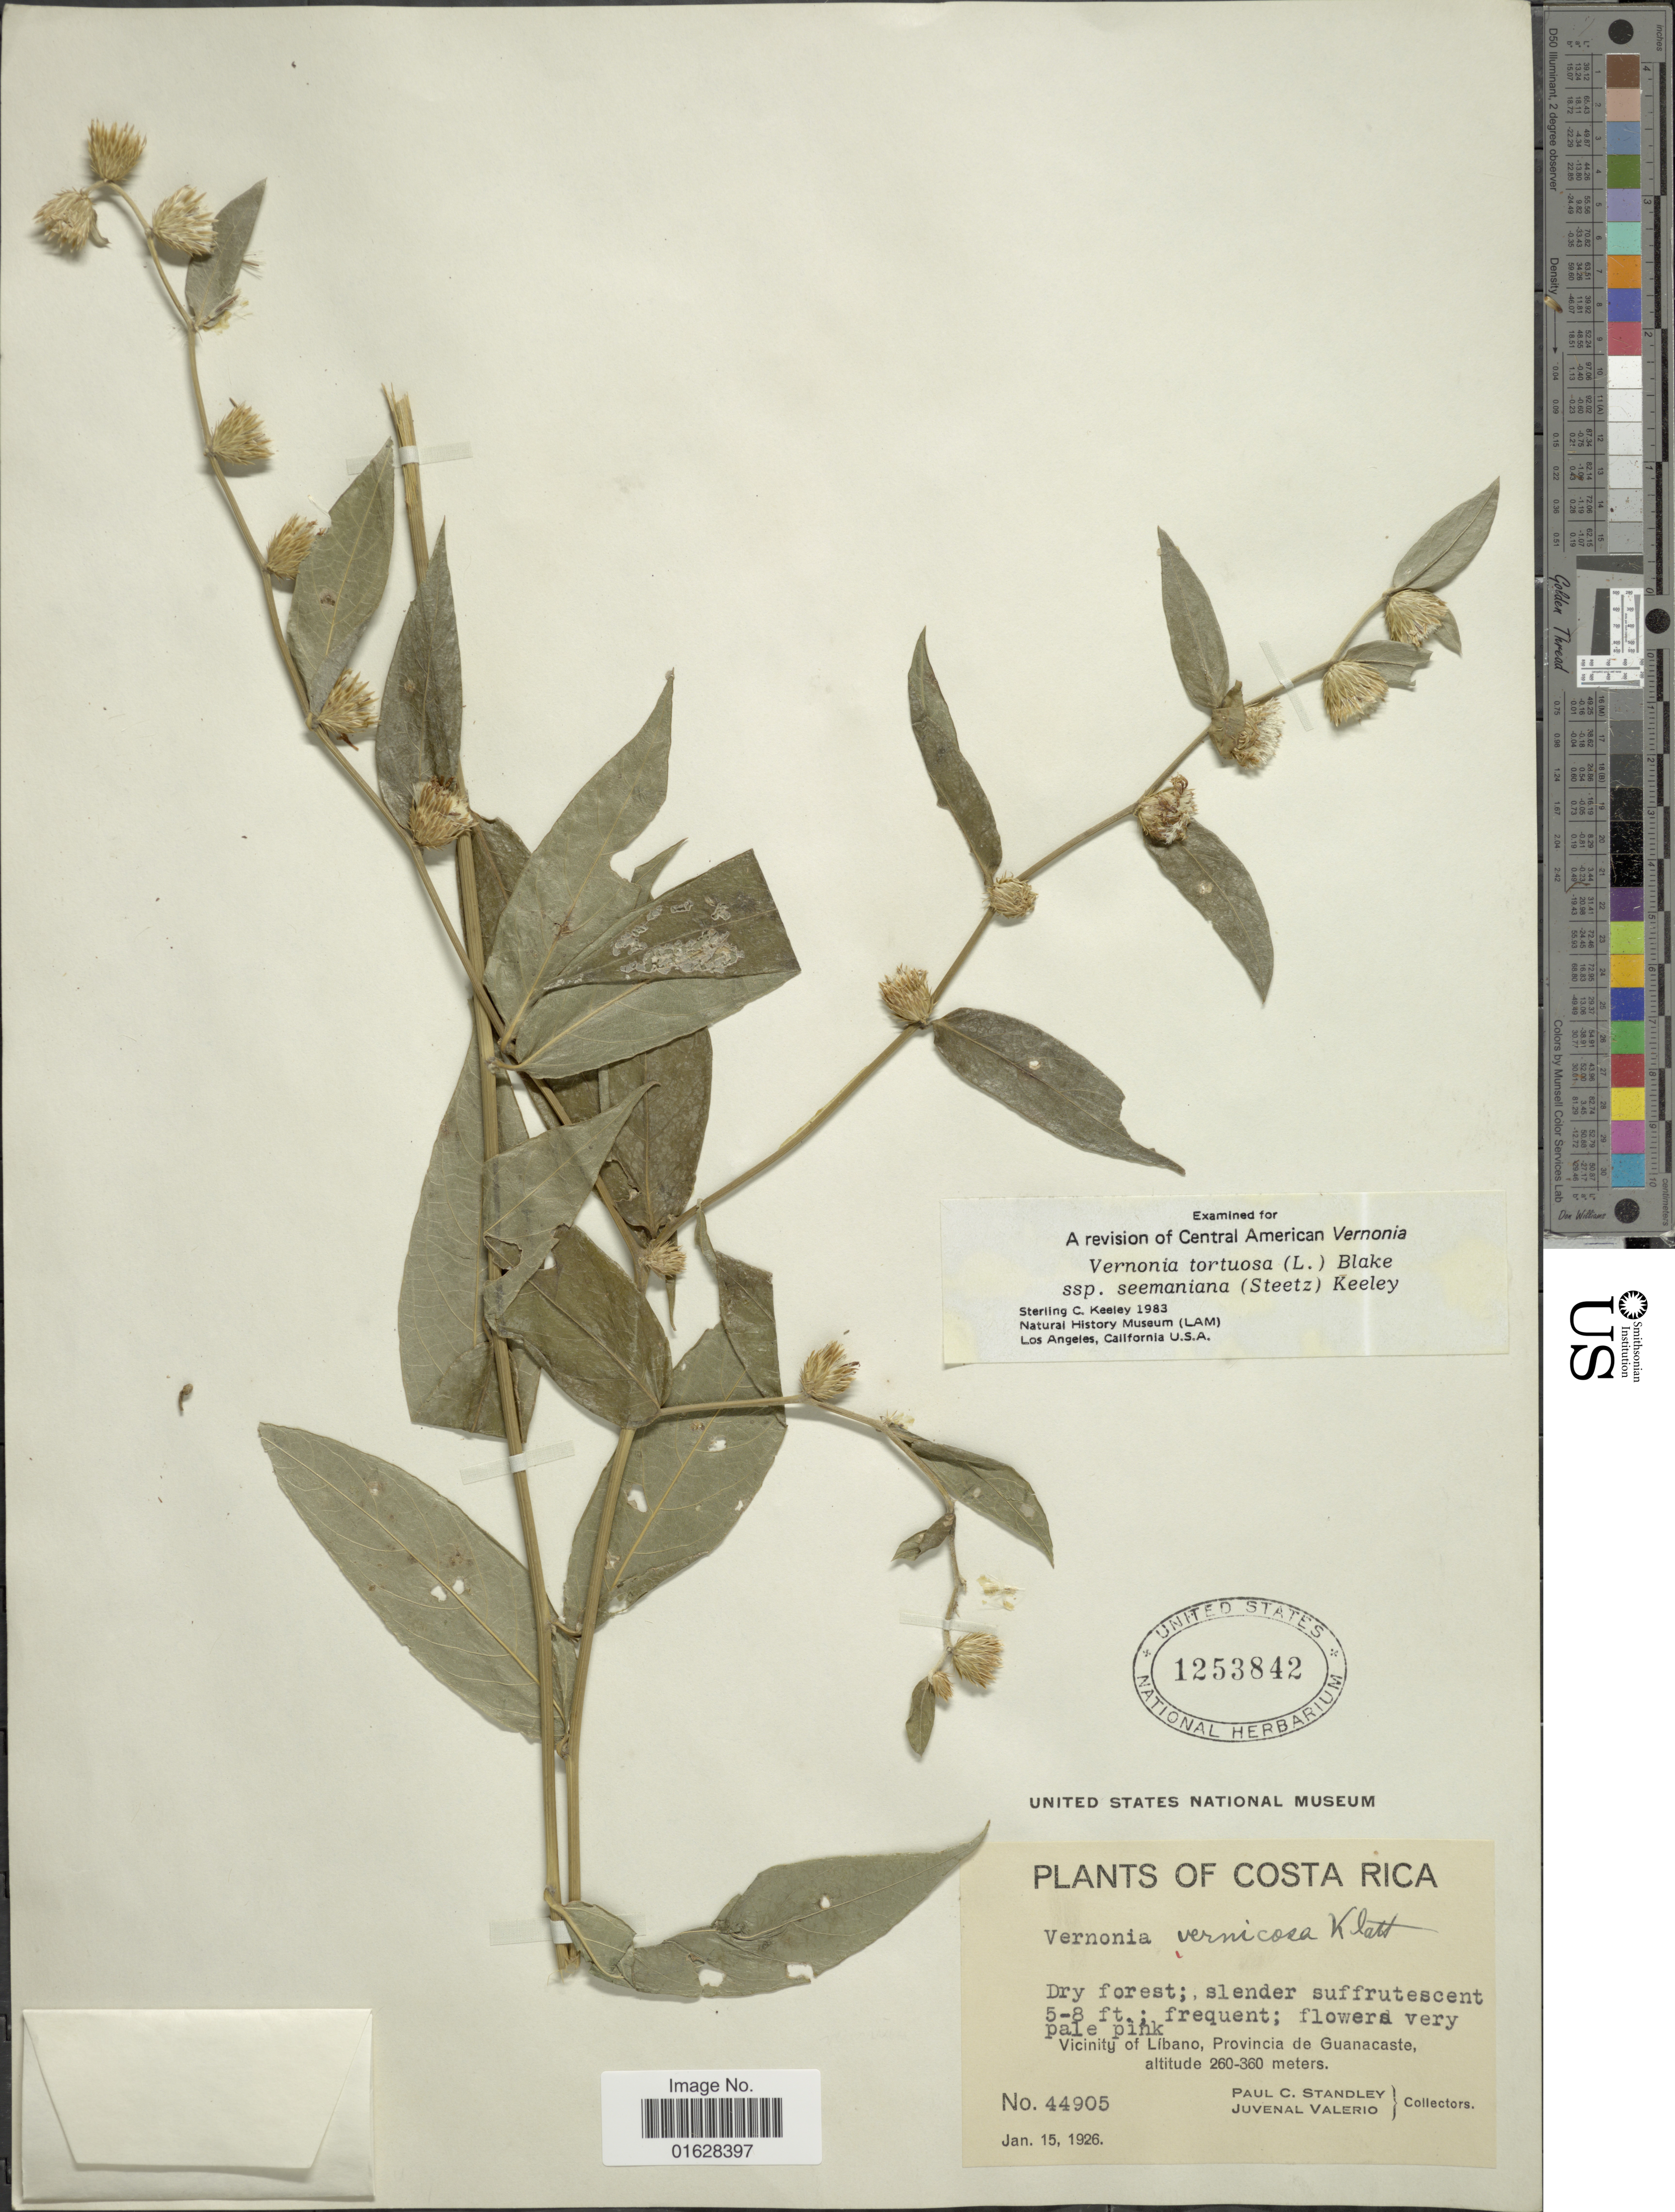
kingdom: Plantae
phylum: Tracheophyta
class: Magnoliopsida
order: Asterales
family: Asteraceae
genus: Lepidaploa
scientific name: Lepidaploa tortuosa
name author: (L.) H. Rob.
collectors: P. C. Standley & J. Valerio R.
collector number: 44905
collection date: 1926-01-15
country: Costa Rica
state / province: Guanacaste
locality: Vicinity of Libano, Provincia de Guanacaste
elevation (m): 260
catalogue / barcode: US 1253842